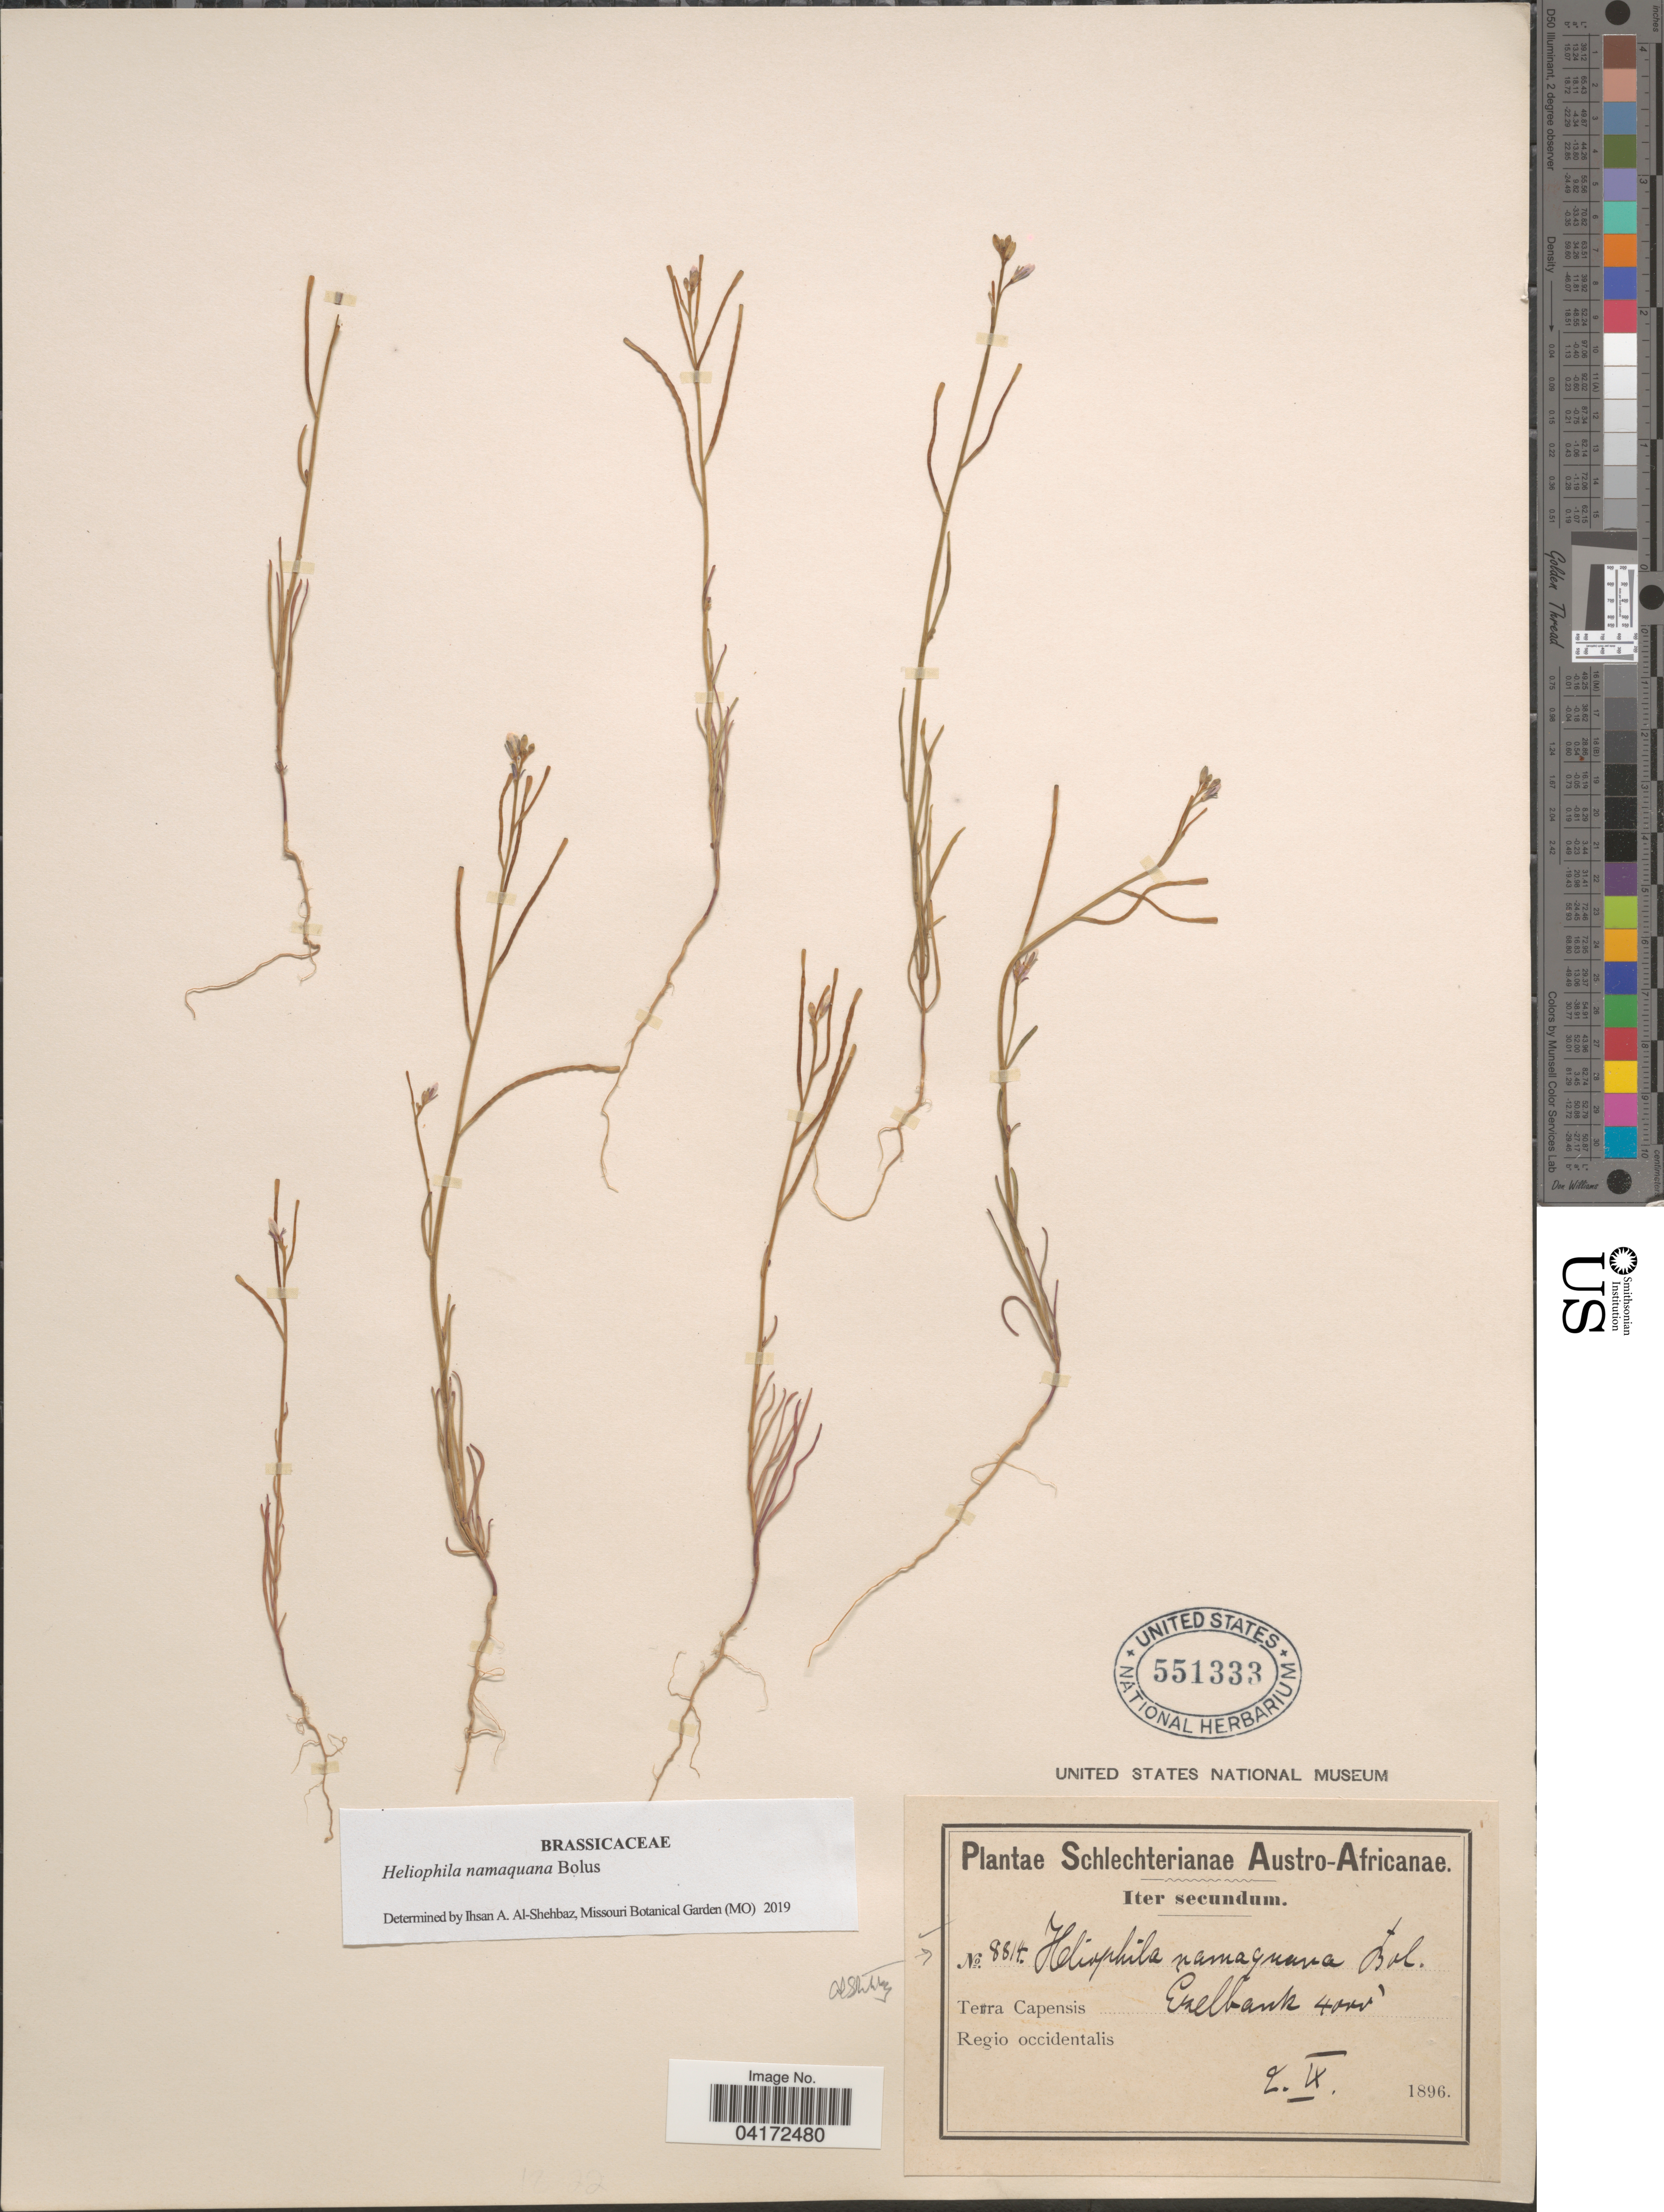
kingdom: Plantae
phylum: Tracheophyta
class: Magnoliopsida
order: Brassicales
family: Brassicaceae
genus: Heliophila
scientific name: Heliophila namaquana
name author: Bolus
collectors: Schlechter, --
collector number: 8814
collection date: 1896-09-02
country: South Africa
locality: Austro-Africanae. Iter secundum. Terra Capensis Ezelbank. Regio occidentalis.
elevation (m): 1219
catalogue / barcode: US 551333